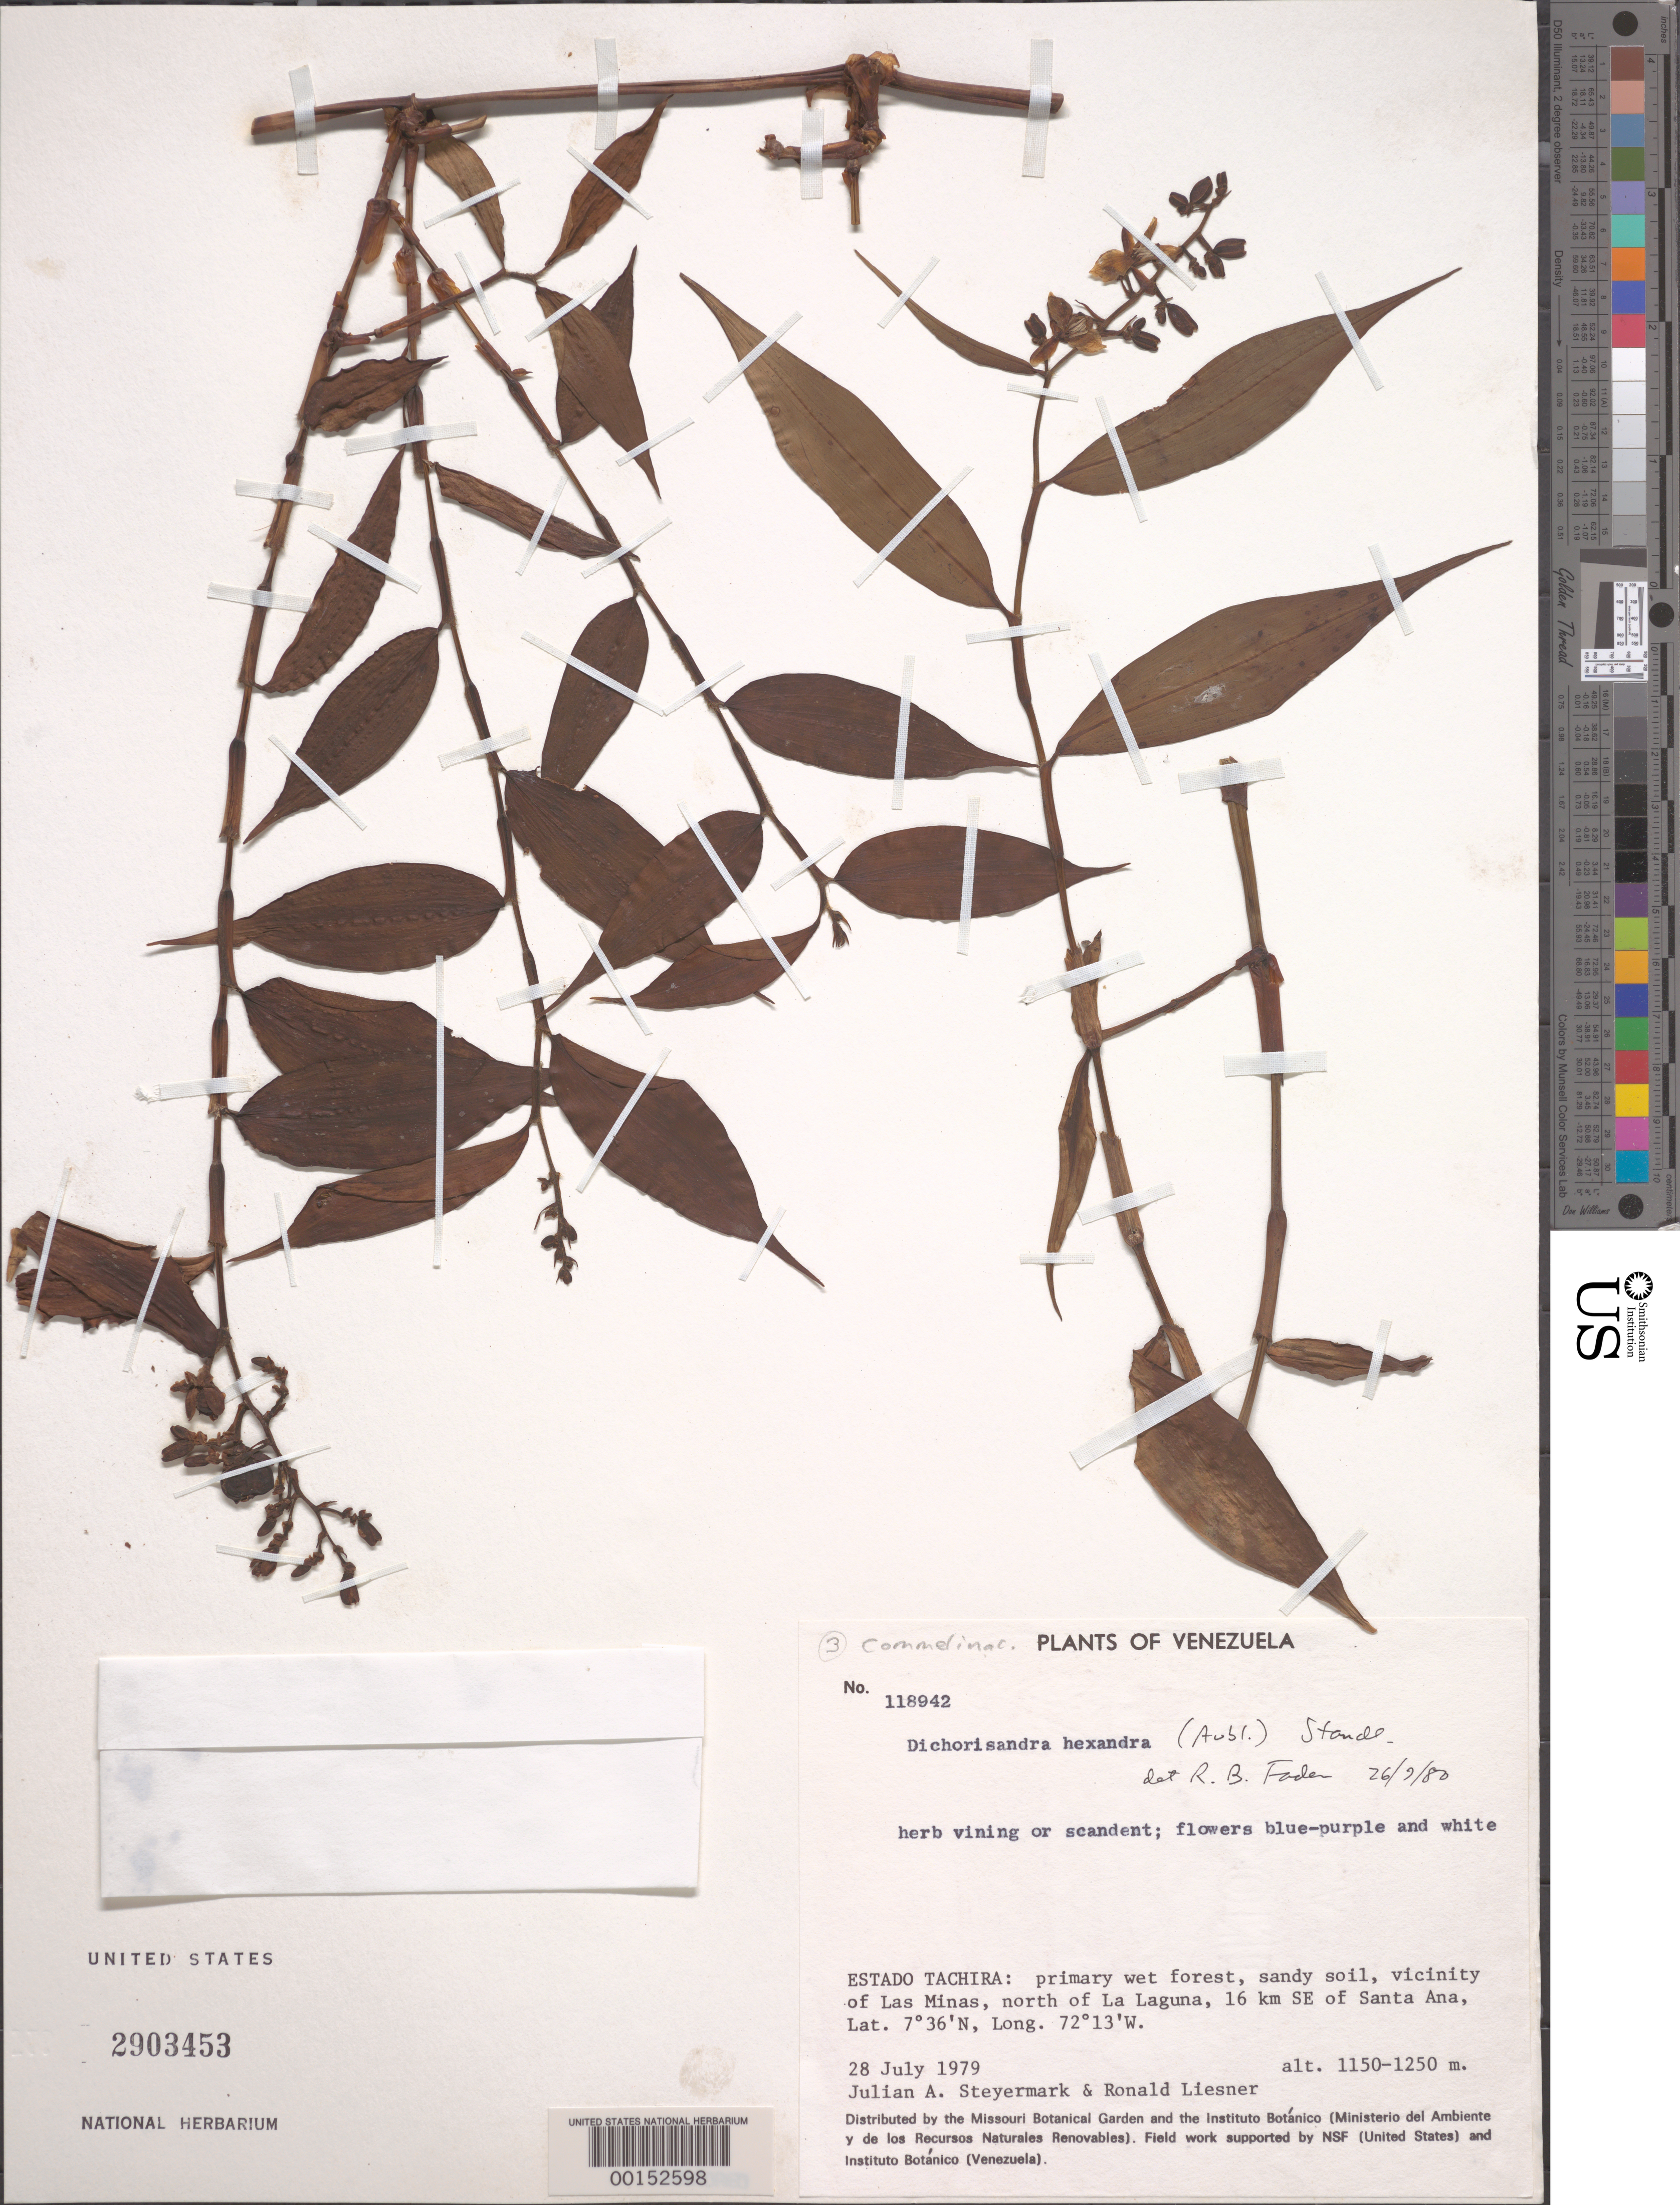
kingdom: Plantae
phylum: Tracheophyta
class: Liliopsida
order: Commelinales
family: Commelinaceae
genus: Dichorisandra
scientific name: Dichorisandra hexandra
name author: (Aubl.) Standl.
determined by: Faden, Robert B., (US), Smithsonian Institution - National Museum of Natural History (UNITED STATES)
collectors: J. Steyermark & R. L. Liesner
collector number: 118942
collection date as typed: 28 Jul 1979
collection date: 1979-07-28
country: Venezuela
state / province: Tachira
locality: Las minas, n of la laguna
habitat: Primary wet forest, sandy soil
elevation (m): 1150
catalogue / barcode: US 2903453